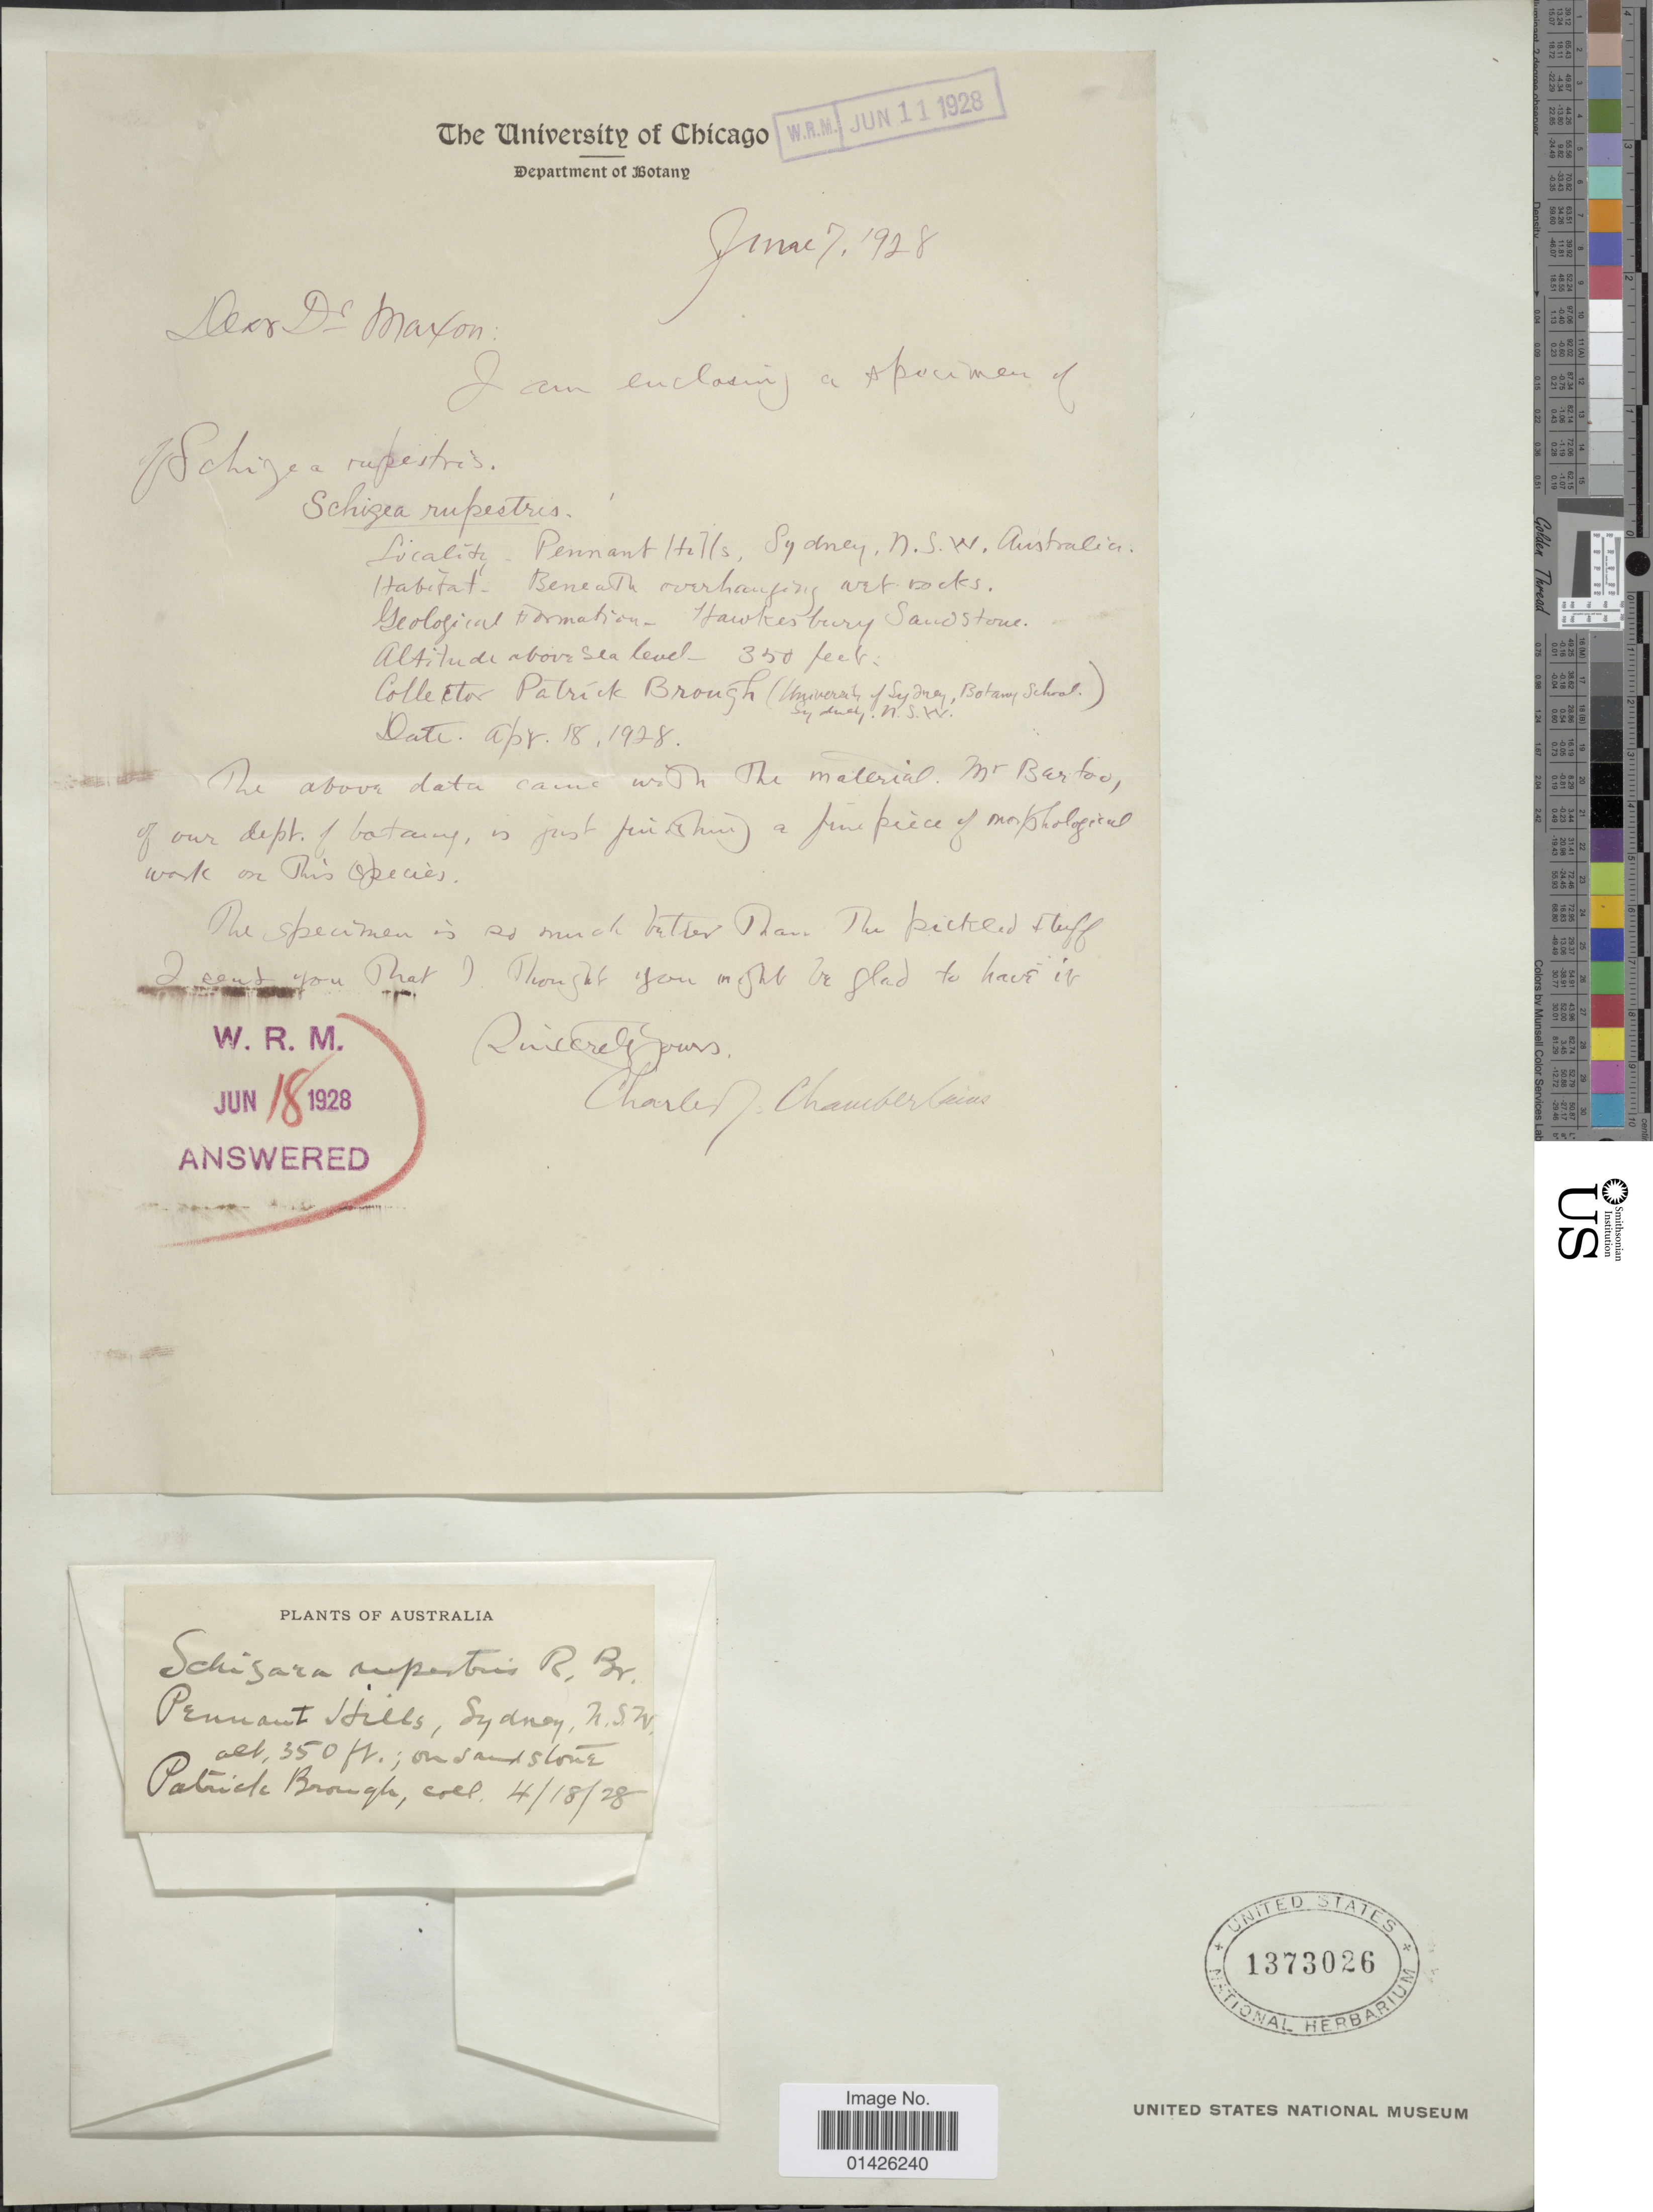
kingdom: Plantae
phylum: Tracheophyta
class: Polypodiopsida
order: Schizaeales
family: Schizaeaceae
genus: Schizaea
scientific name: Schizaea rupestris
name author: R. Br.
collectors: P. Brough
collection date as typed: Transcribed d/m/y: 18/4/28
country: Australia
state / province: New South Wales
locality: Pennant Hills, Sydney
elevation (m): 107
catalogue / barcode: US 1373026